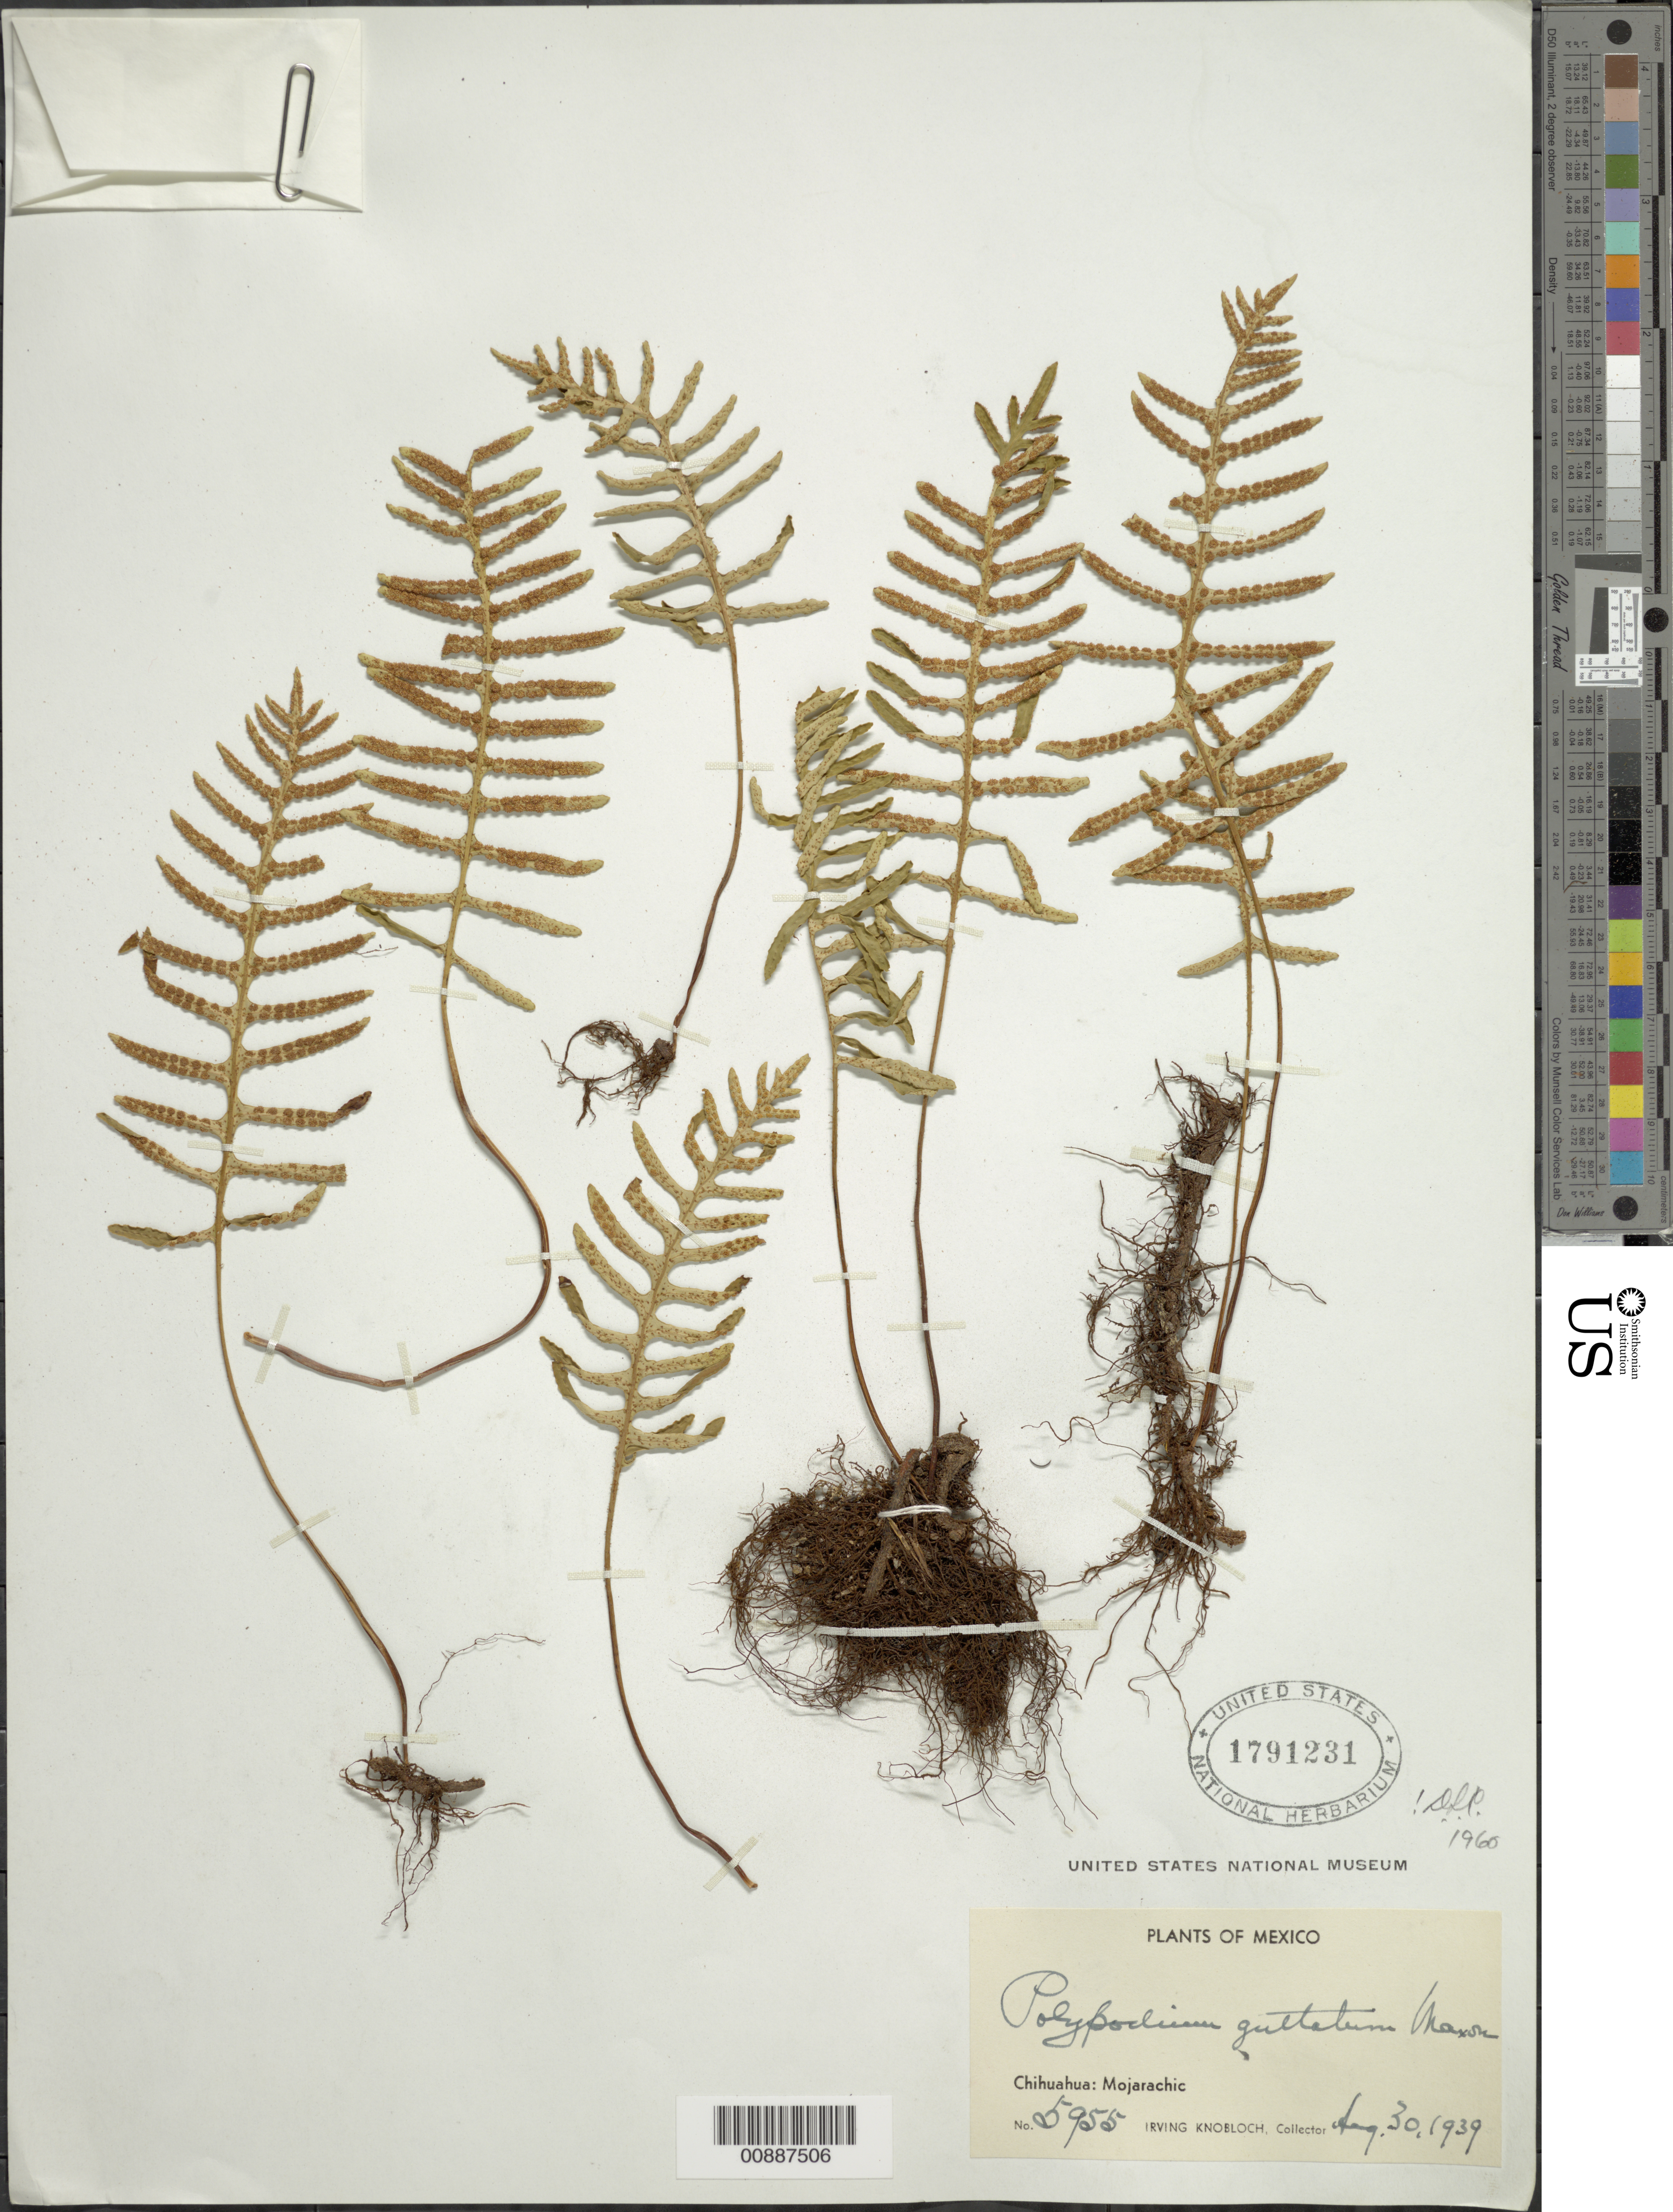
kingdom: Plantae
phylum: Tracheophyta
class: Polypodiopsida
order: Polypodiales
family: Polypodiaceae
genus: Pleopeltis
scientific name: Pleopeltis guttata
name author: (Maxon) E.G. Andrews & Windham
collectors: I. W. Knobloch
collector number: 5955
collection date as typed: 30 Aug 1939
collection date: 1939-08-30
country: Mexico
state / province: Chihuahua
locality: Mojarachic, Chihuahua.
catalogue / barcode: US 1791231